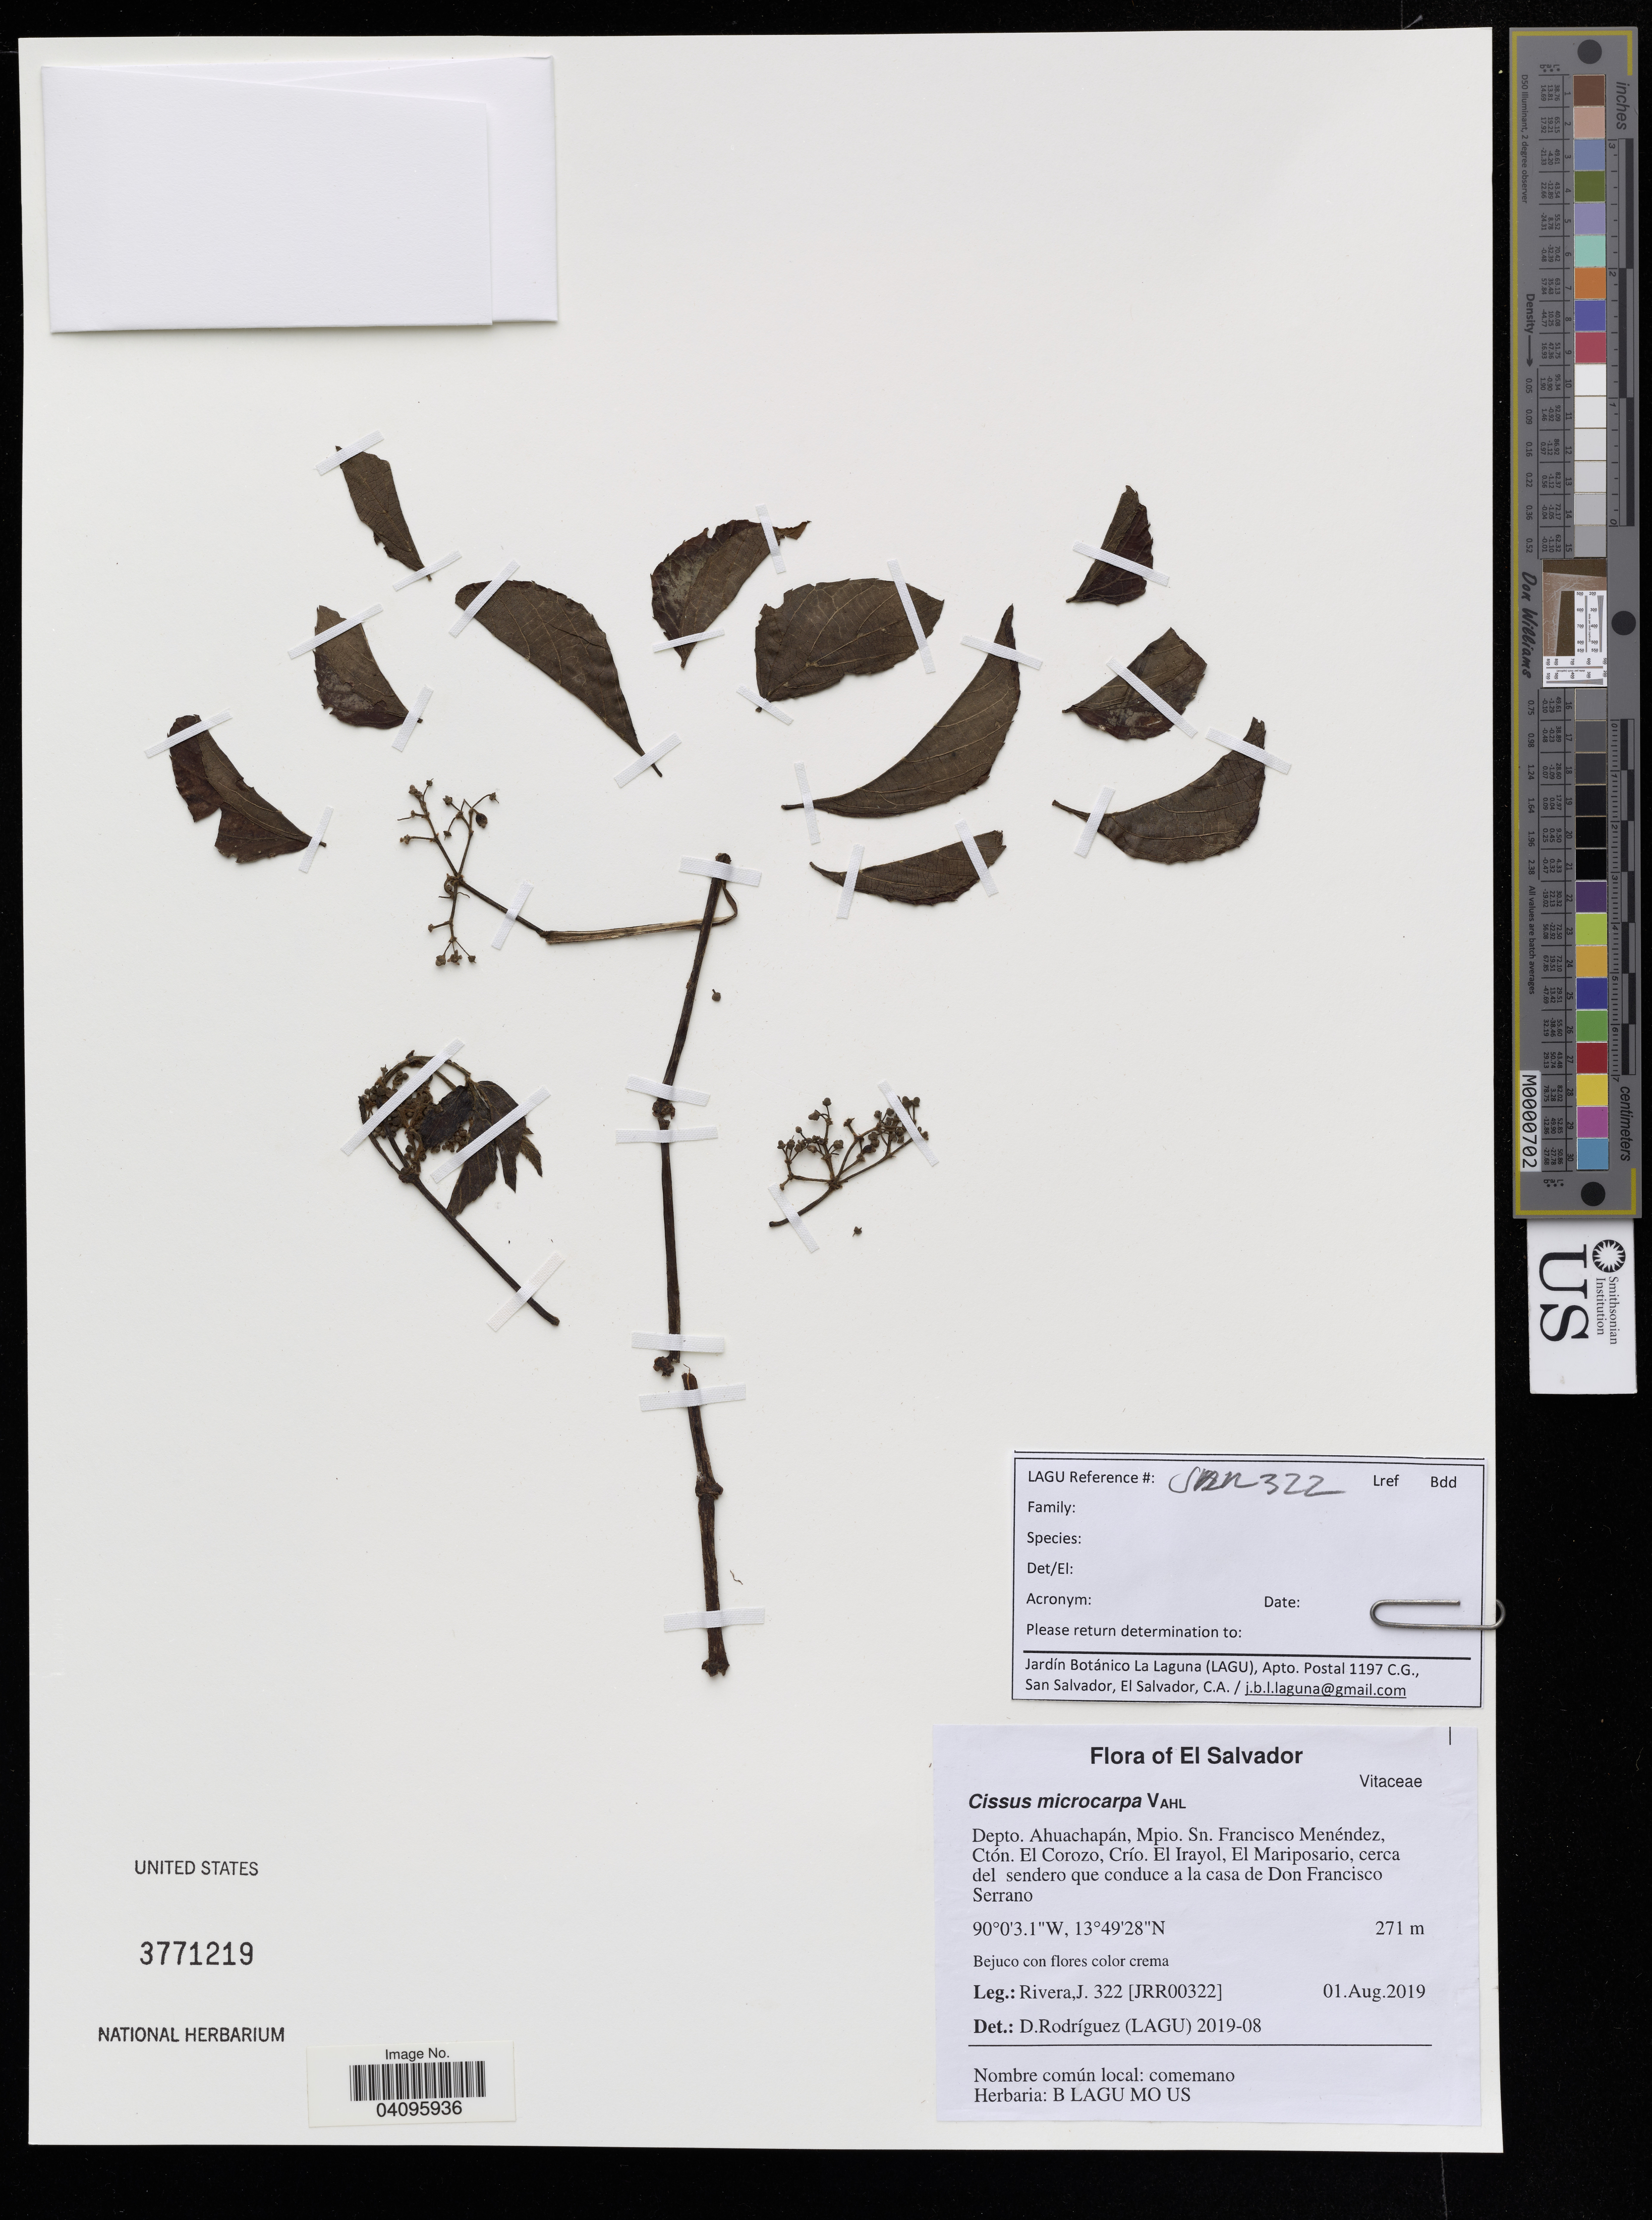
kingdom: Plantae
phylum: Tracheophyta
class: Magnoliopsida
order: Vitales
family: Vitaceae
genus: Cissus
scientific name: Cissus microcarpa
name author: Vahl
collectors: J. Rivera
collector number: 322/JRR00322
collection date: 2019-08-01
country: El Salvador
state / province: Ahuachapan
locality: Mpio. Sn. Francisco Menéndez, Ctón. El Corozo, Crío. El Irayol, El Mariposario, cerca del sendero que conduce a la casa de Don Francisco Serrano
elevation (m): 271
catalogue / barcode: US 3771219